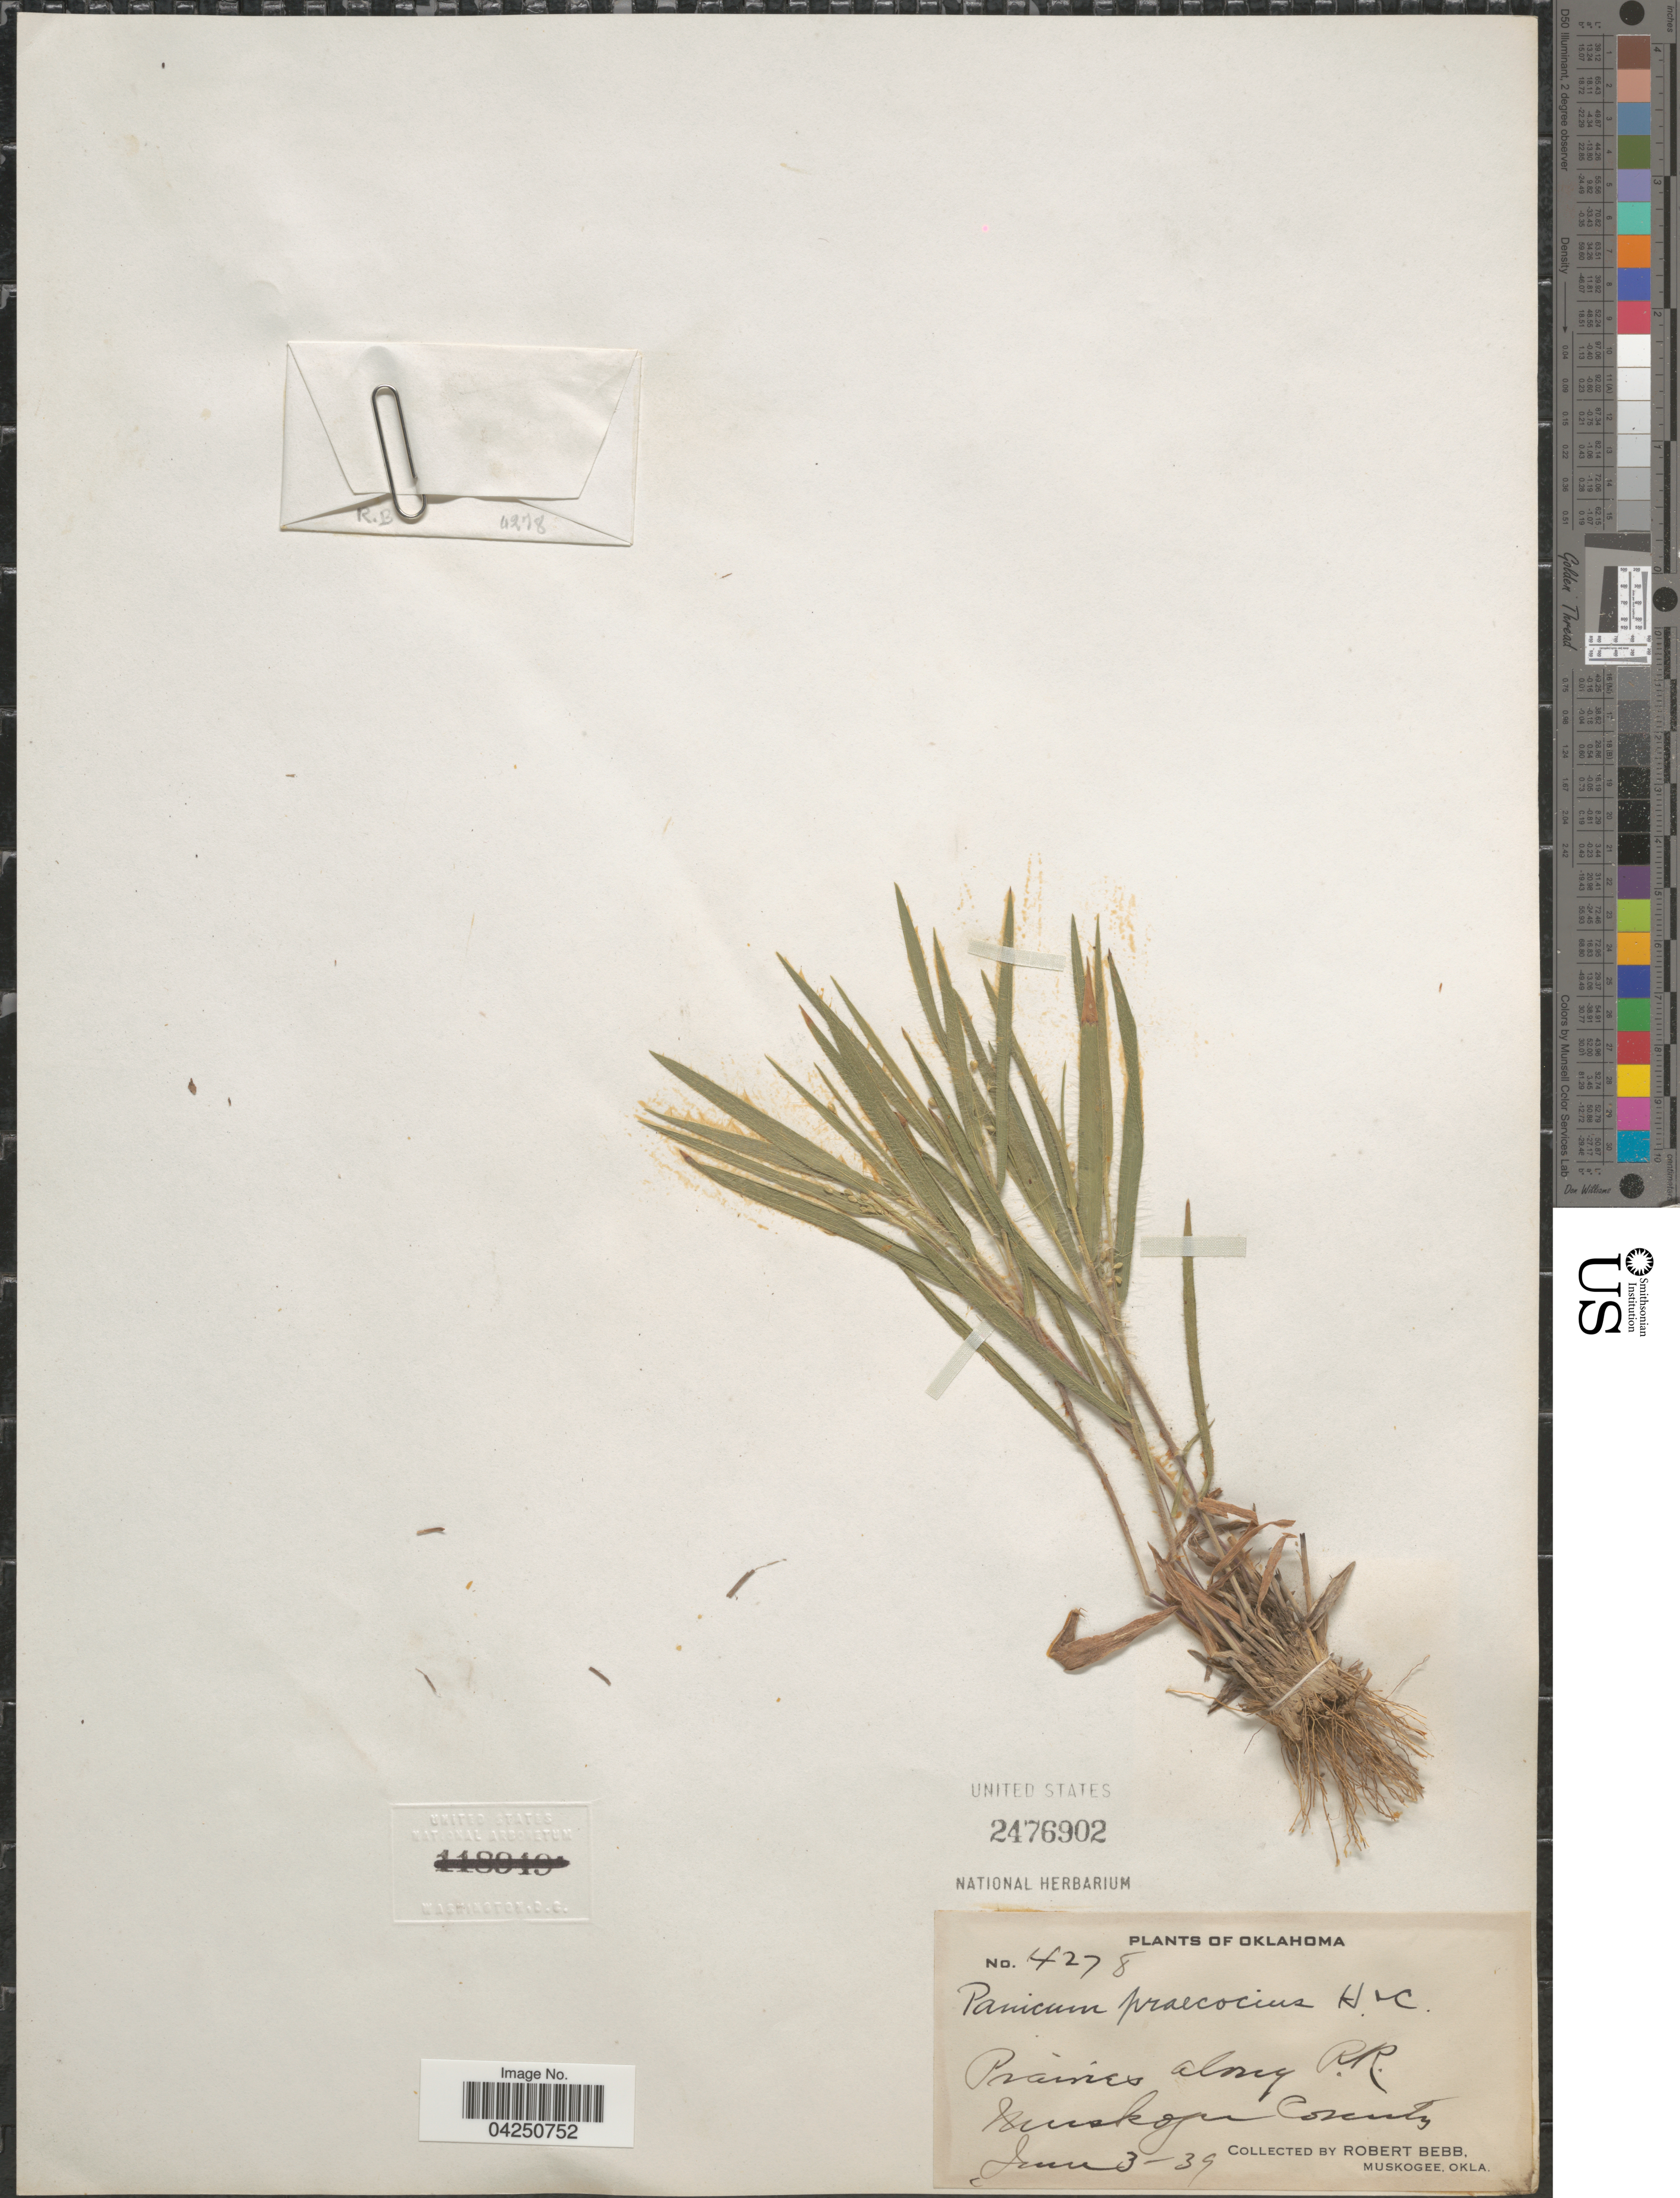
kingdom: Plantae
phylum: Tracheophyta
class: Liliopsida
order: Poales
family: Poaceae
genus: Dichanthelium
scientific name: Dichanthelium acuminatum var. acuminatum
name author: (Sw.) Gould & C.A. Clark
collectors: R. Bebb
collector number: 4278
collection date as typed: Transcribed d/m/y: 3/6/39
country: United States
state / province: Oklahoma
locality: Prairies along R.R. Muskogee County.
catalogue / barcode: US 2476902